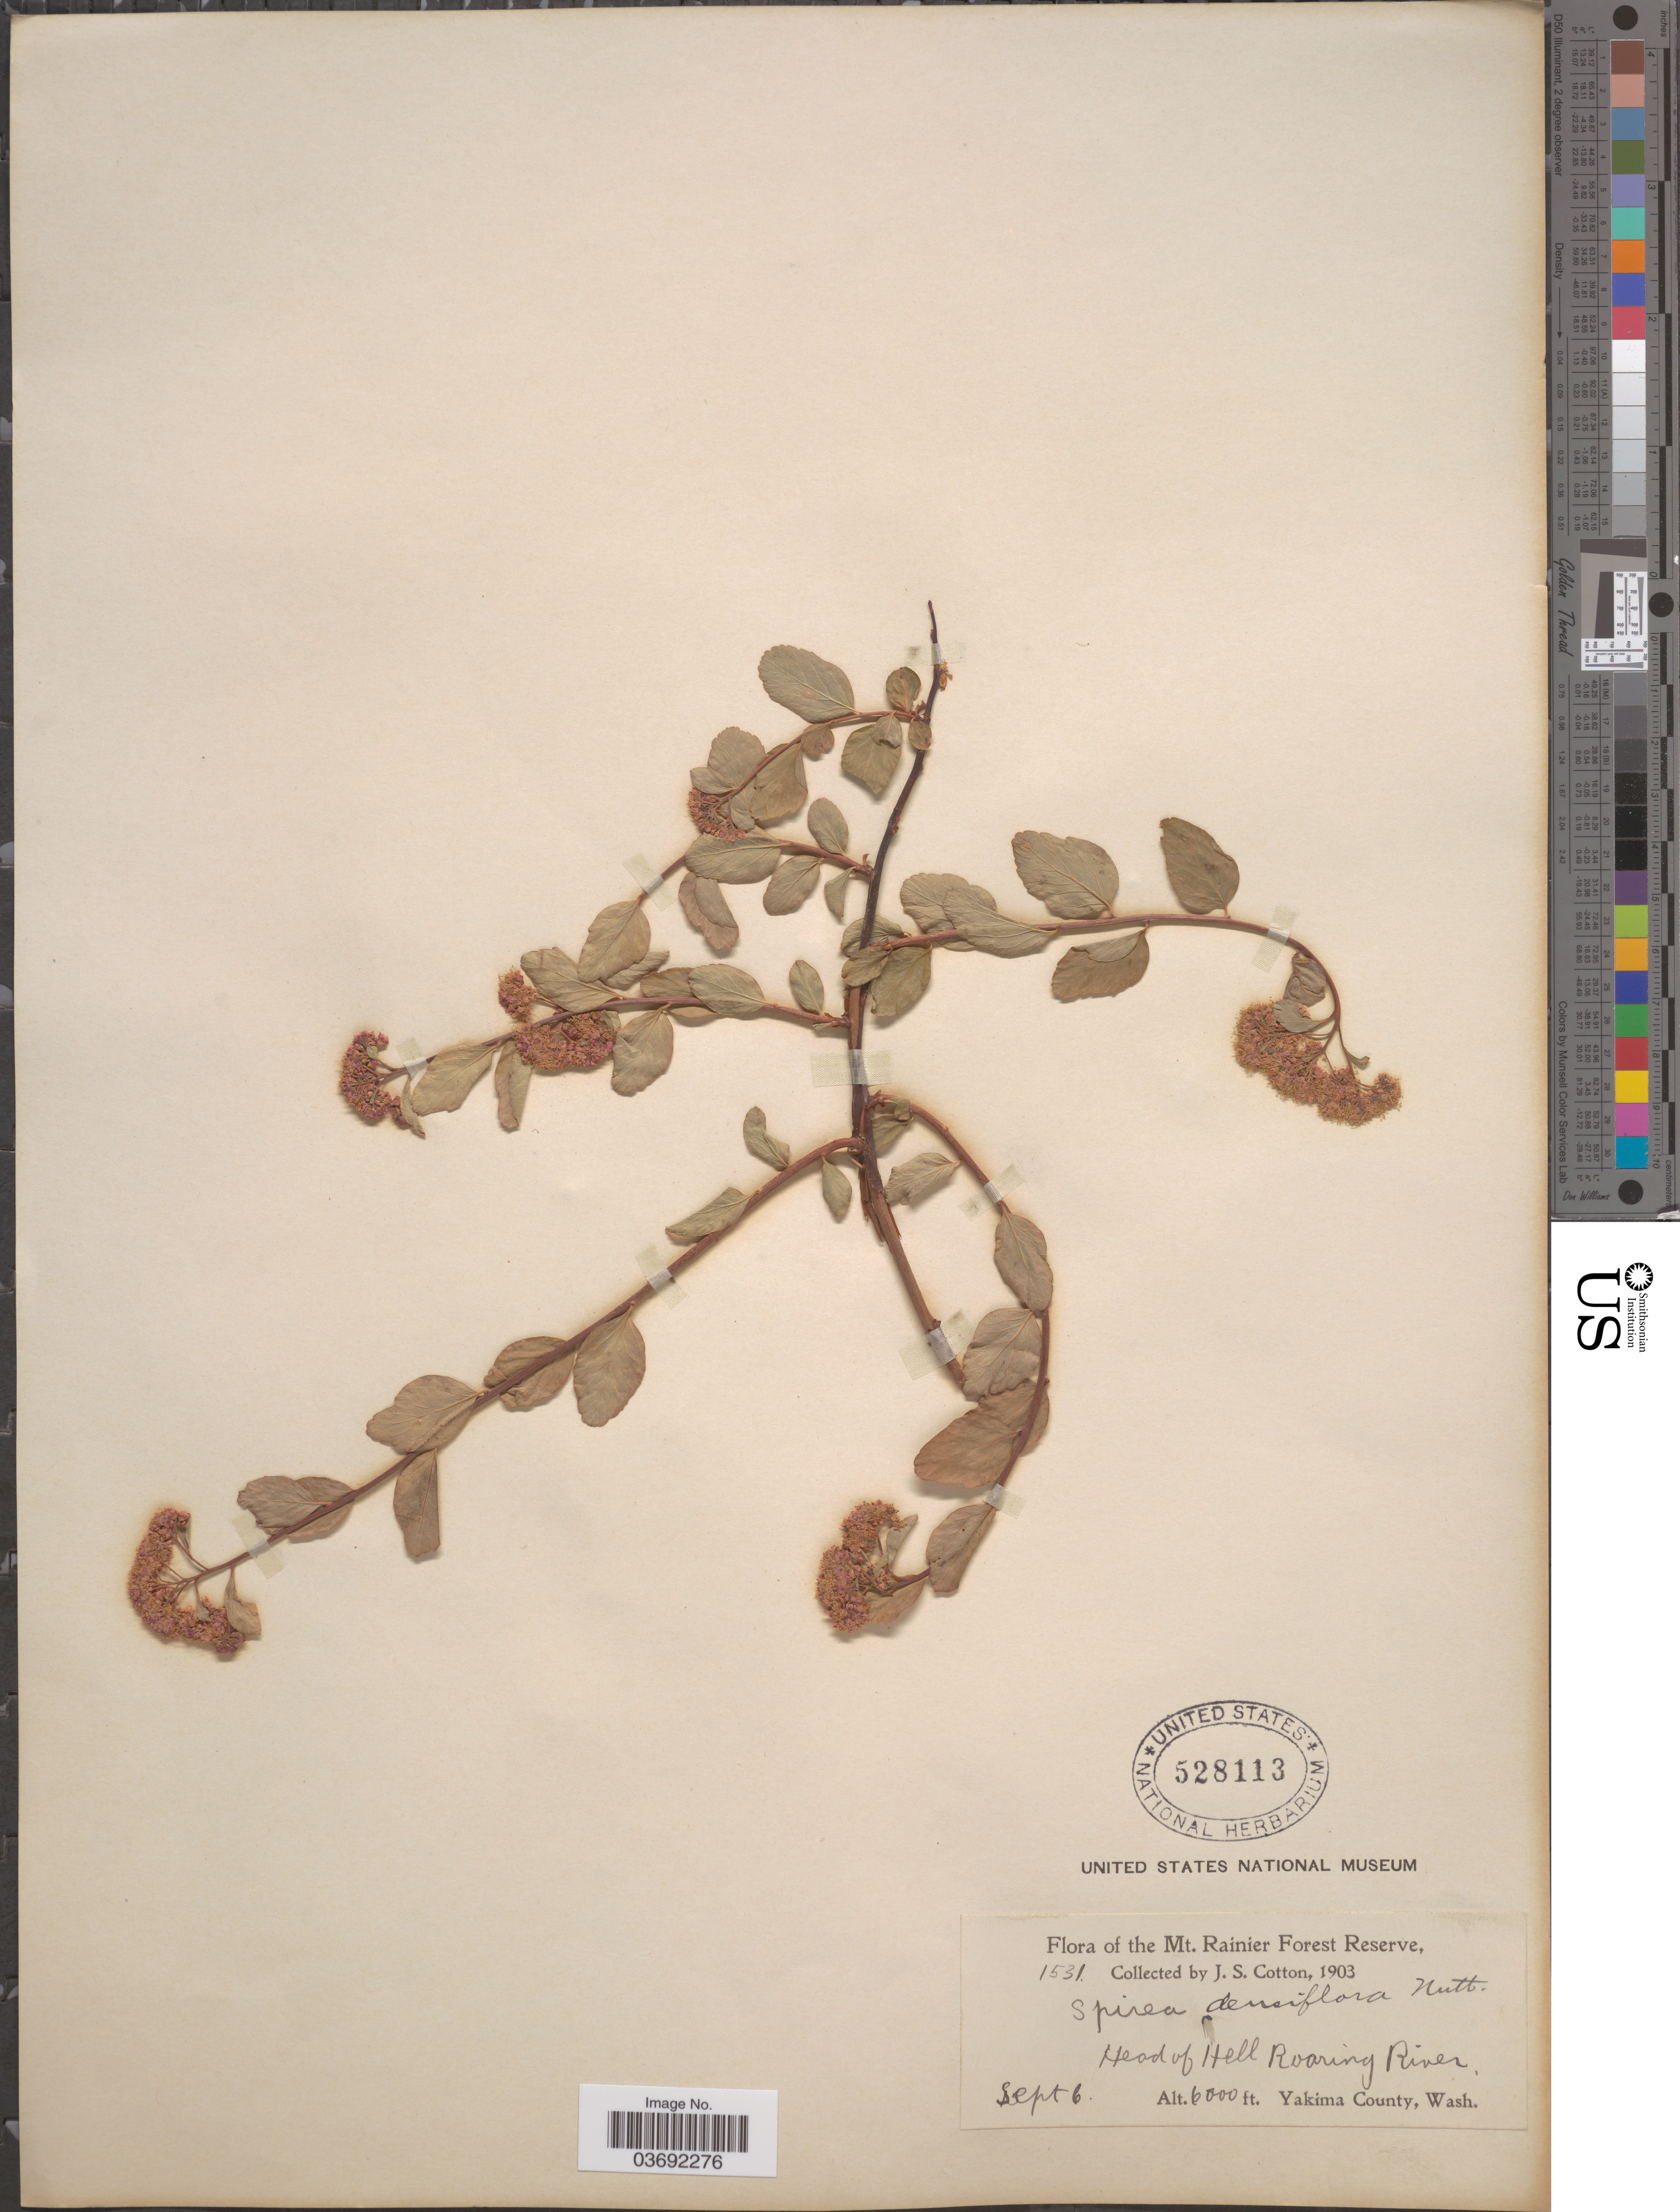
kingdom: Plantae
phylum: Tracheophyta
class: Magnoliopsida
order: Rosales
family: Rosaceae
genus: Spiraea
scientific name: Spiraea densiflora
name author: Nutt. ex Greenm.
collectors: J. S. Cotton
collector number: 1531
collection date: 1903-09-06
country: United States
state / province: Washington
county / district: Yakima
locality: Mt. Rainier Forest Reserve. Head of Hell Roaring River. Yakima County.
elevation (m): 1829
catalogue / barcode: US 528113